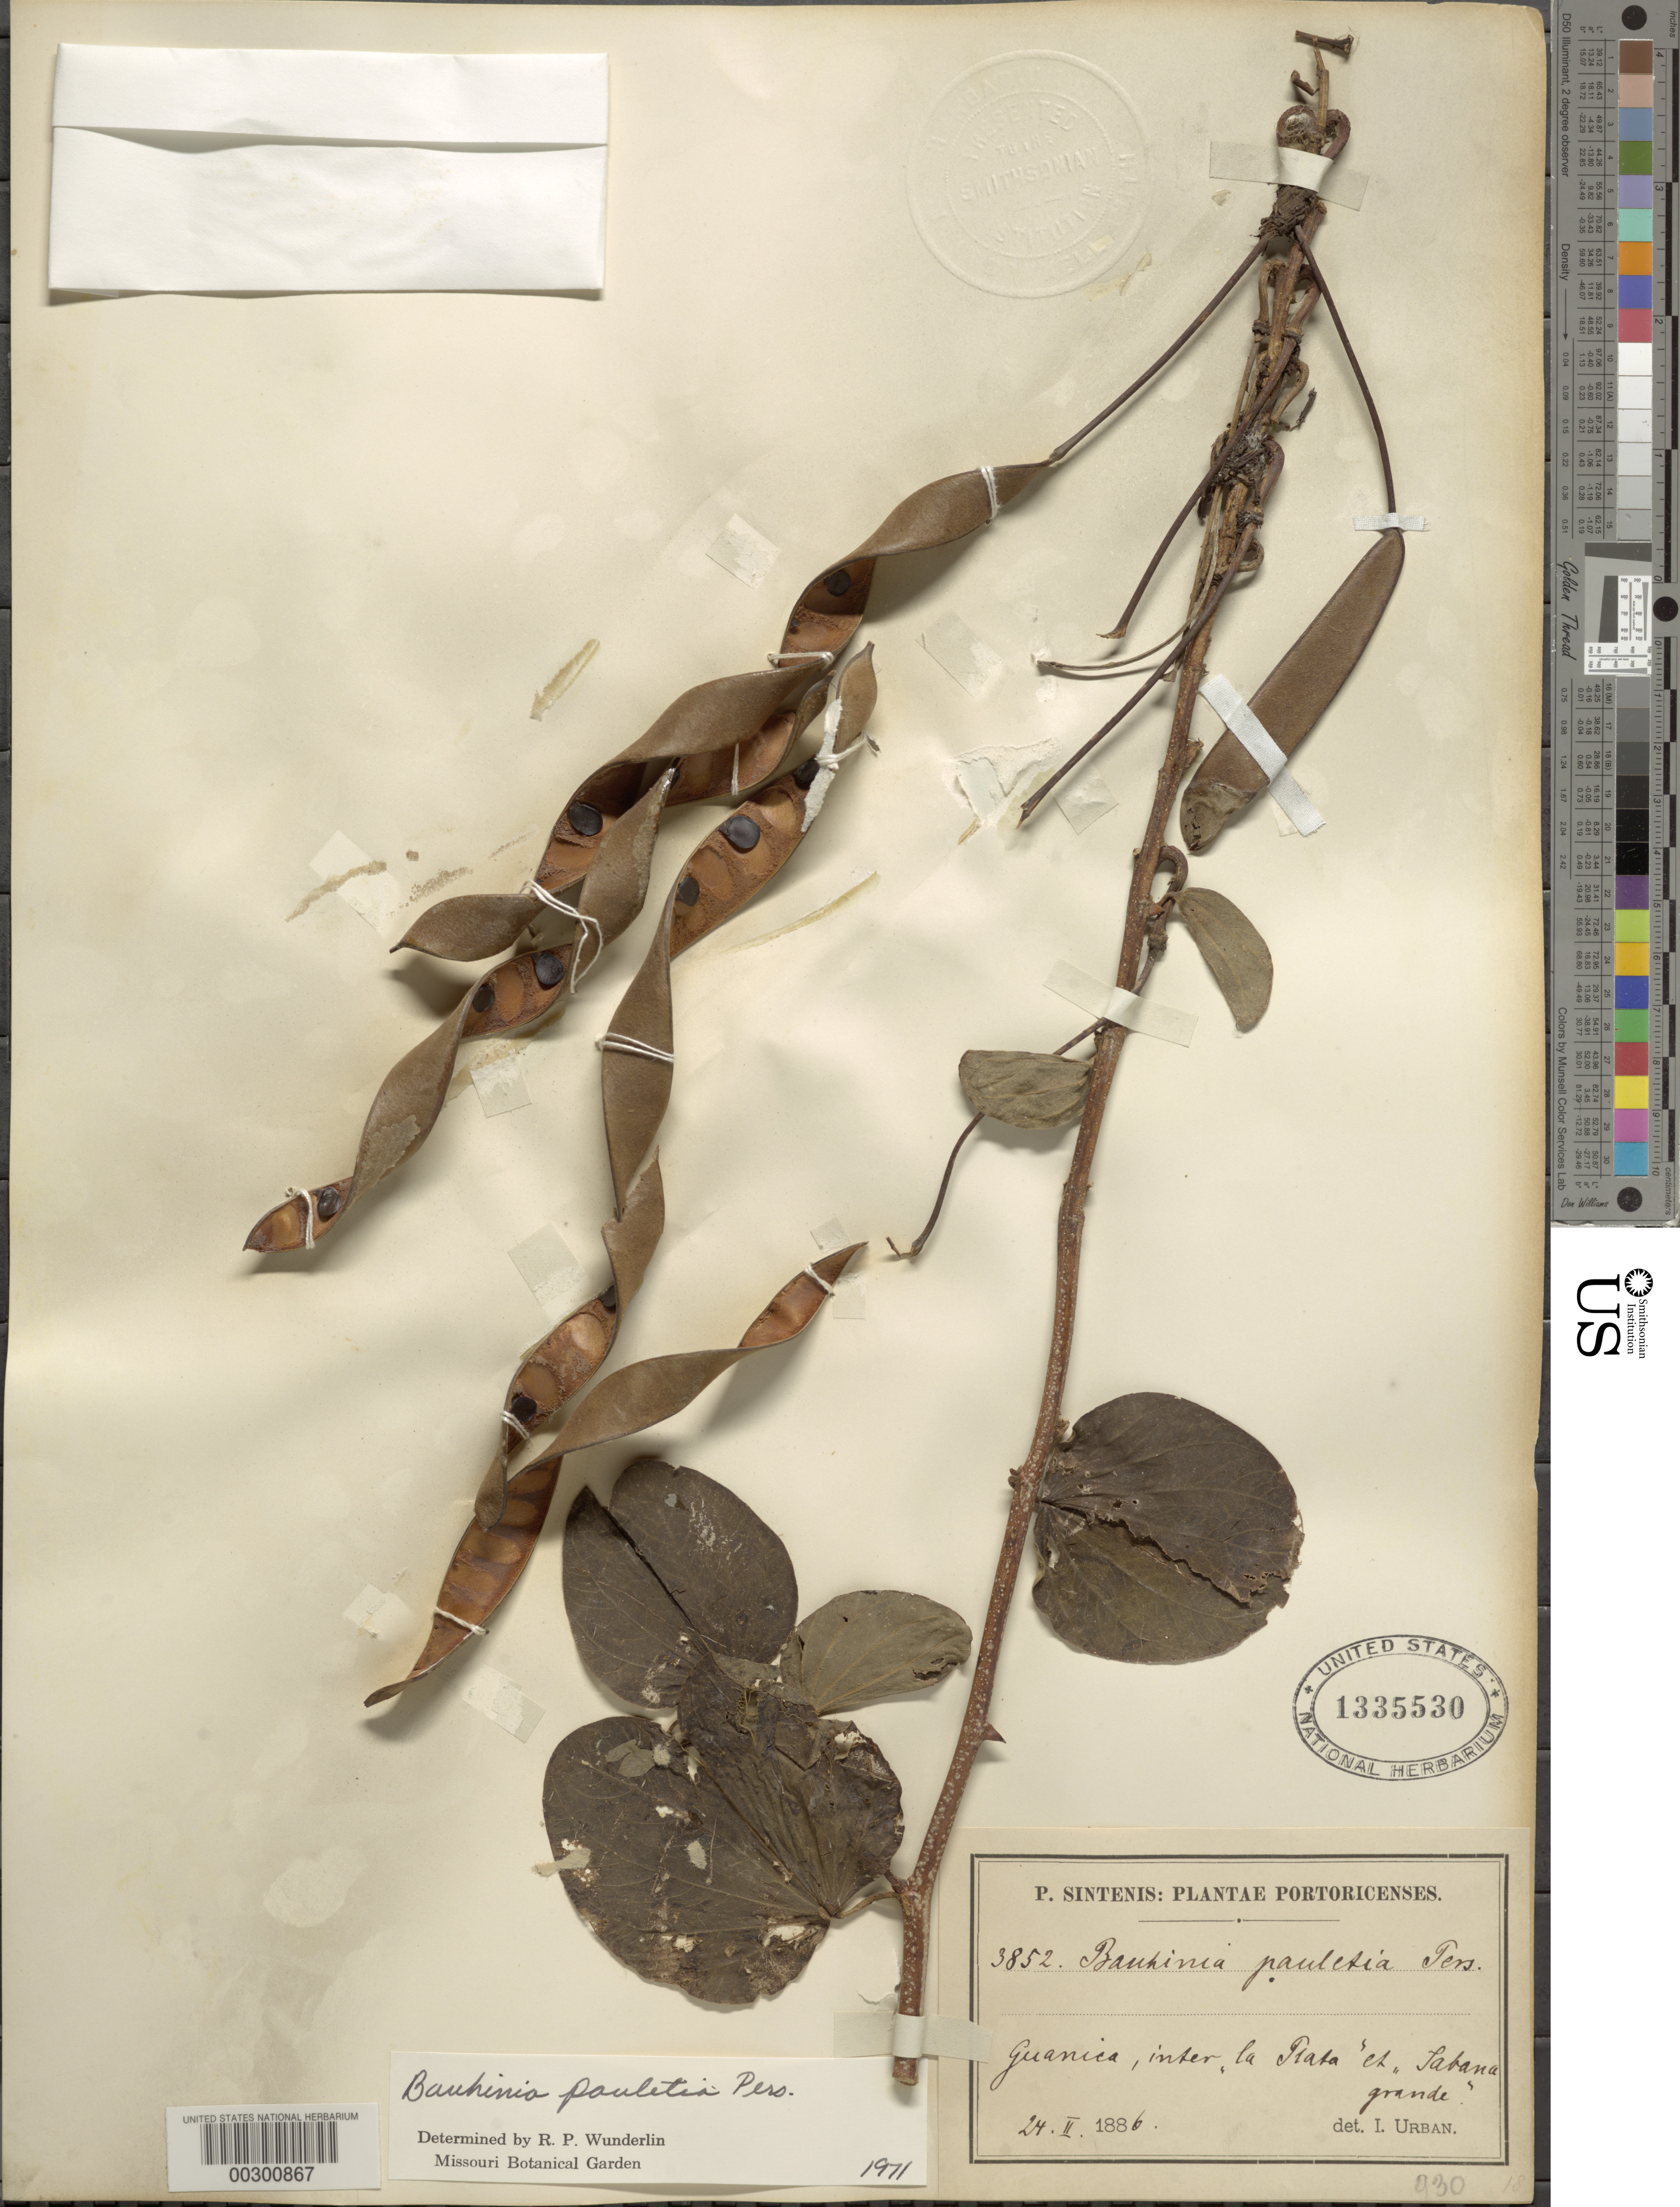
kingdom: Plantae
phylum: Tracheophyta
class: Magnoliopsida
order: Fabales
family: Fabaceae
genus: Bauhinia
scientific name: Bauhinia pauletia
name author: Pers.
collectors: P. Sintenis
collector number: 3852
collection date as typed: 24 Feb 1886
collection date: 1886-02-24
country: Puerto Rico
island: Greater Antilles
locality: Guanica, la plata es sabana grande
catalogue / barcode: US 1335530